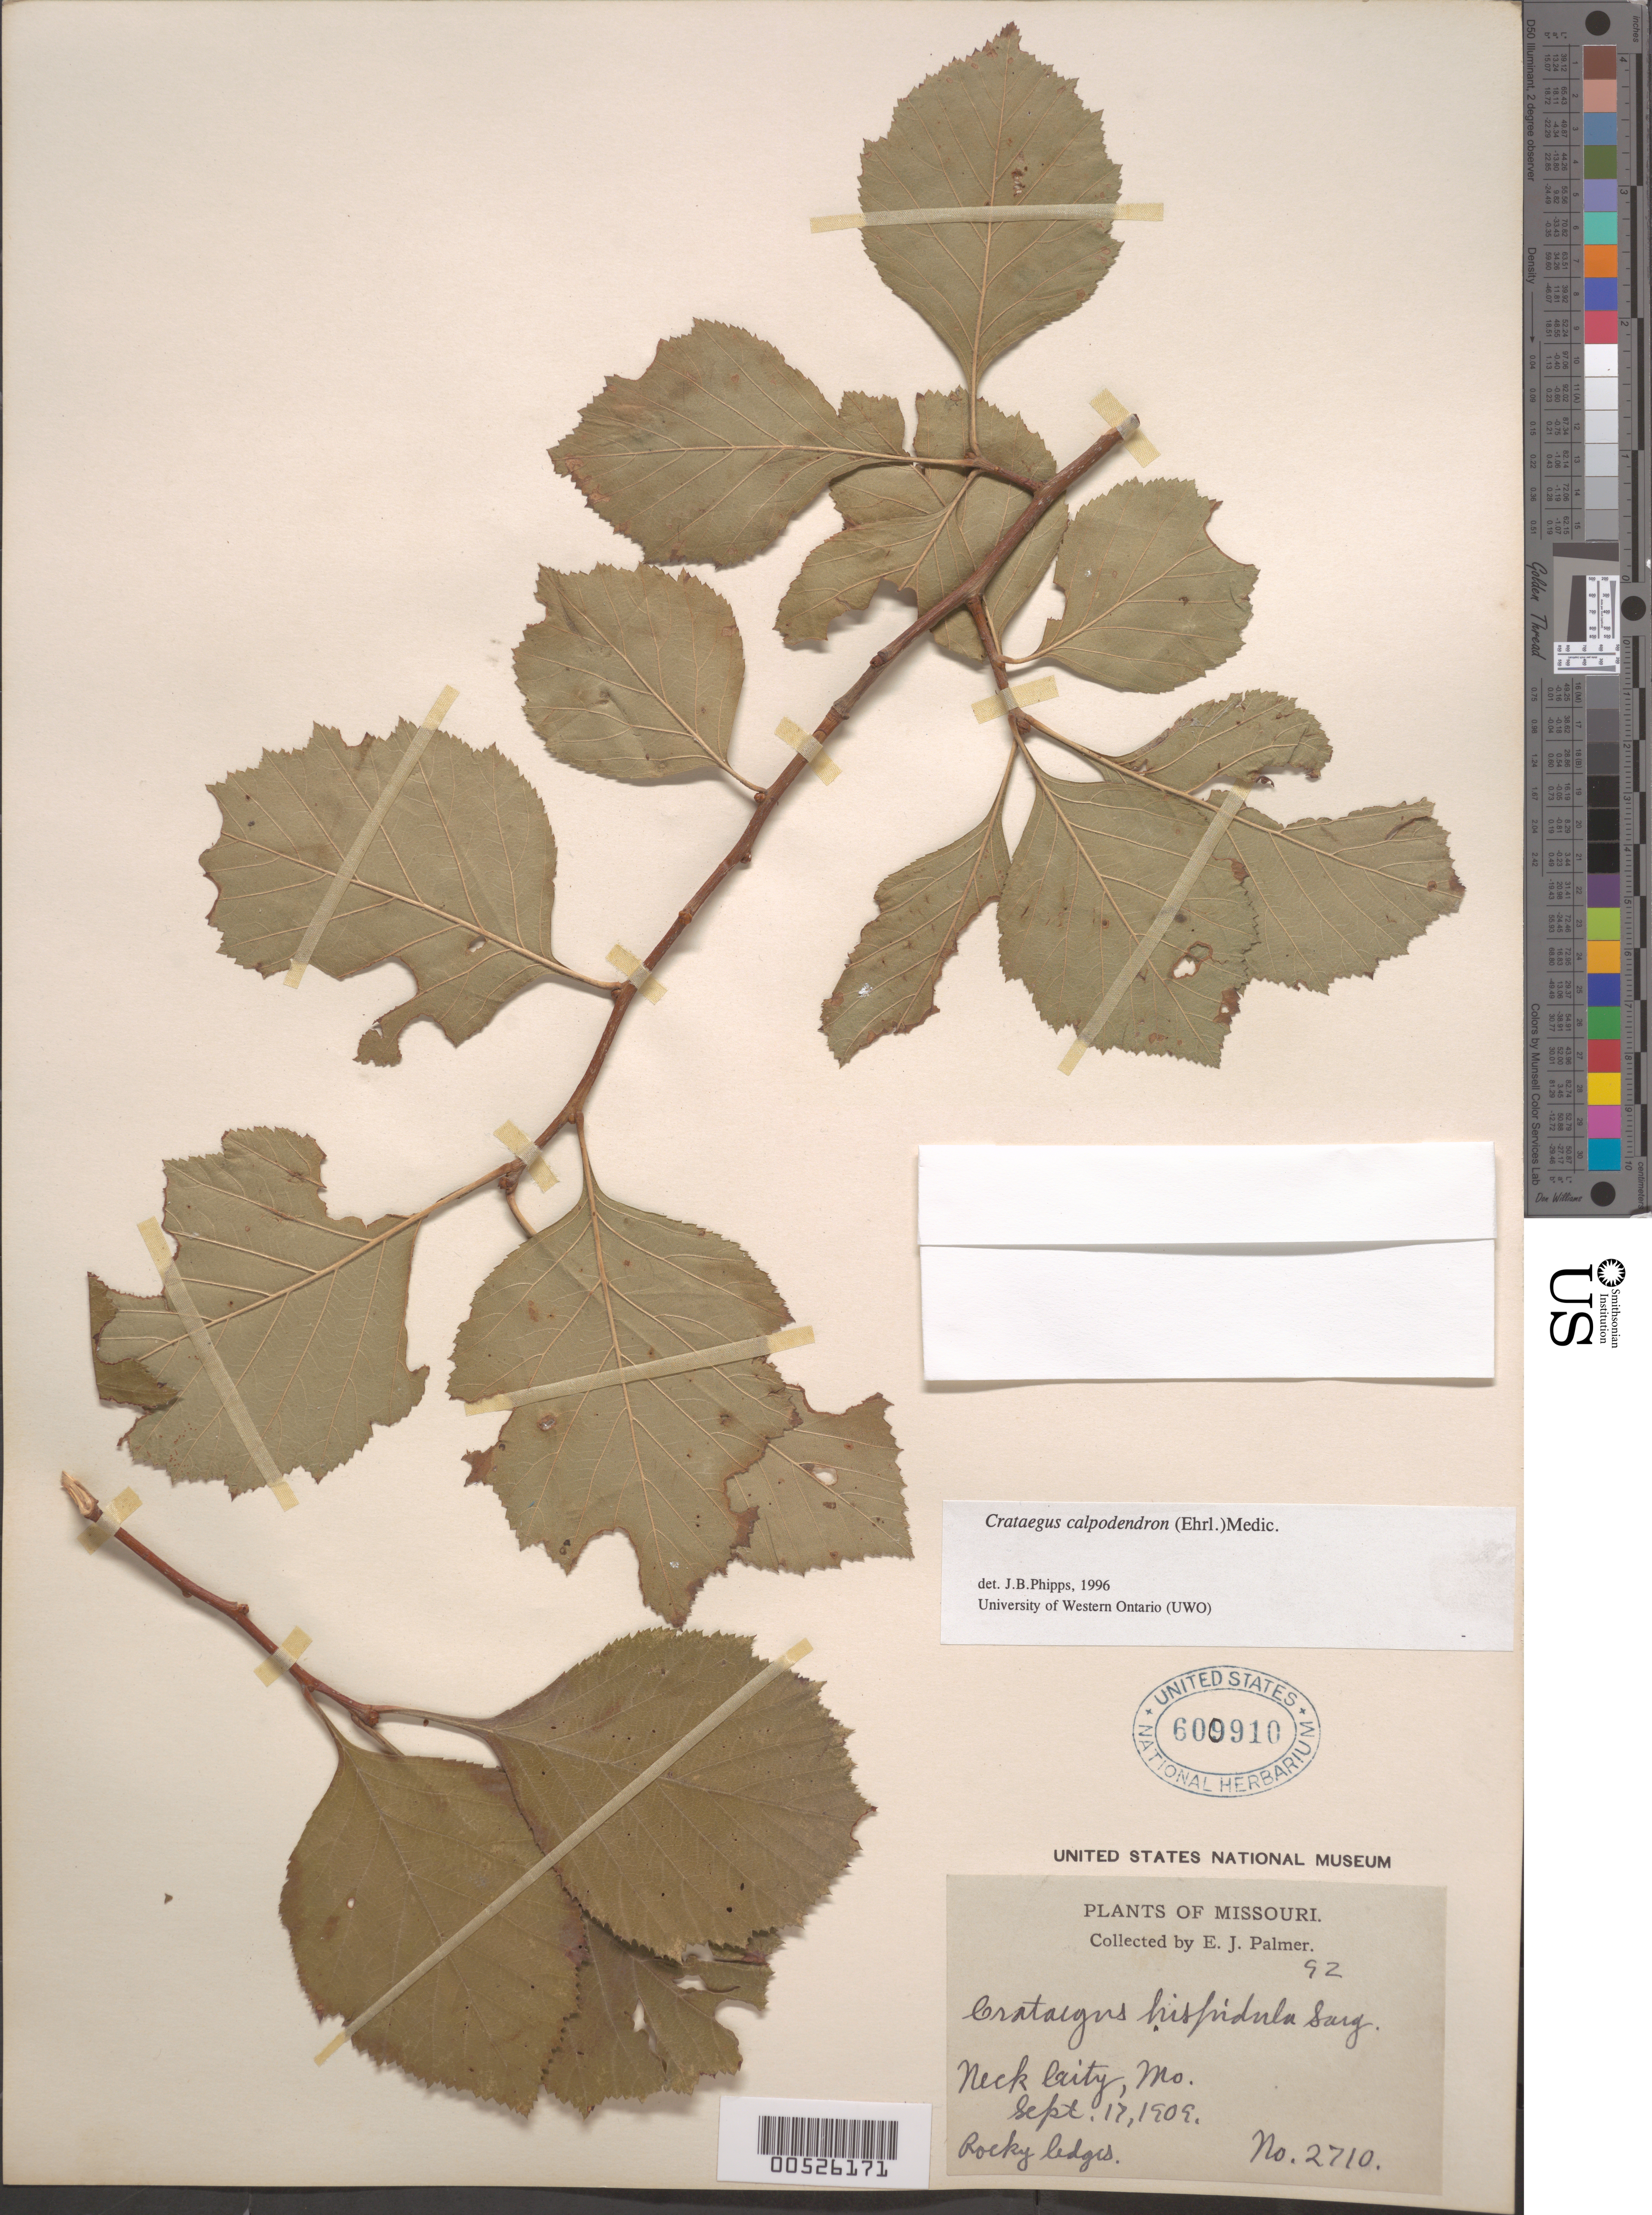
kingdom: Plantae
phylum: Tracheophyta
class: Magnoliopsida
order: Rosales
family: Rosaceae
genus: Crataegus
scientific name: Crataegus calpodendron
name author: (Ehrh.) Medik.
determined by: Phipps, James B., (UWO), University of Western Ontario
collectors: E. J. Palmer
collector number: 2710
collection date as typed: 17 Sep 1909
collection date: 1909-09-17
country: United States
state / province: Missouri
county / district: Jasper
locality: Neck City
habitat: Rocky ledges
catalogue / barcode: US 600910